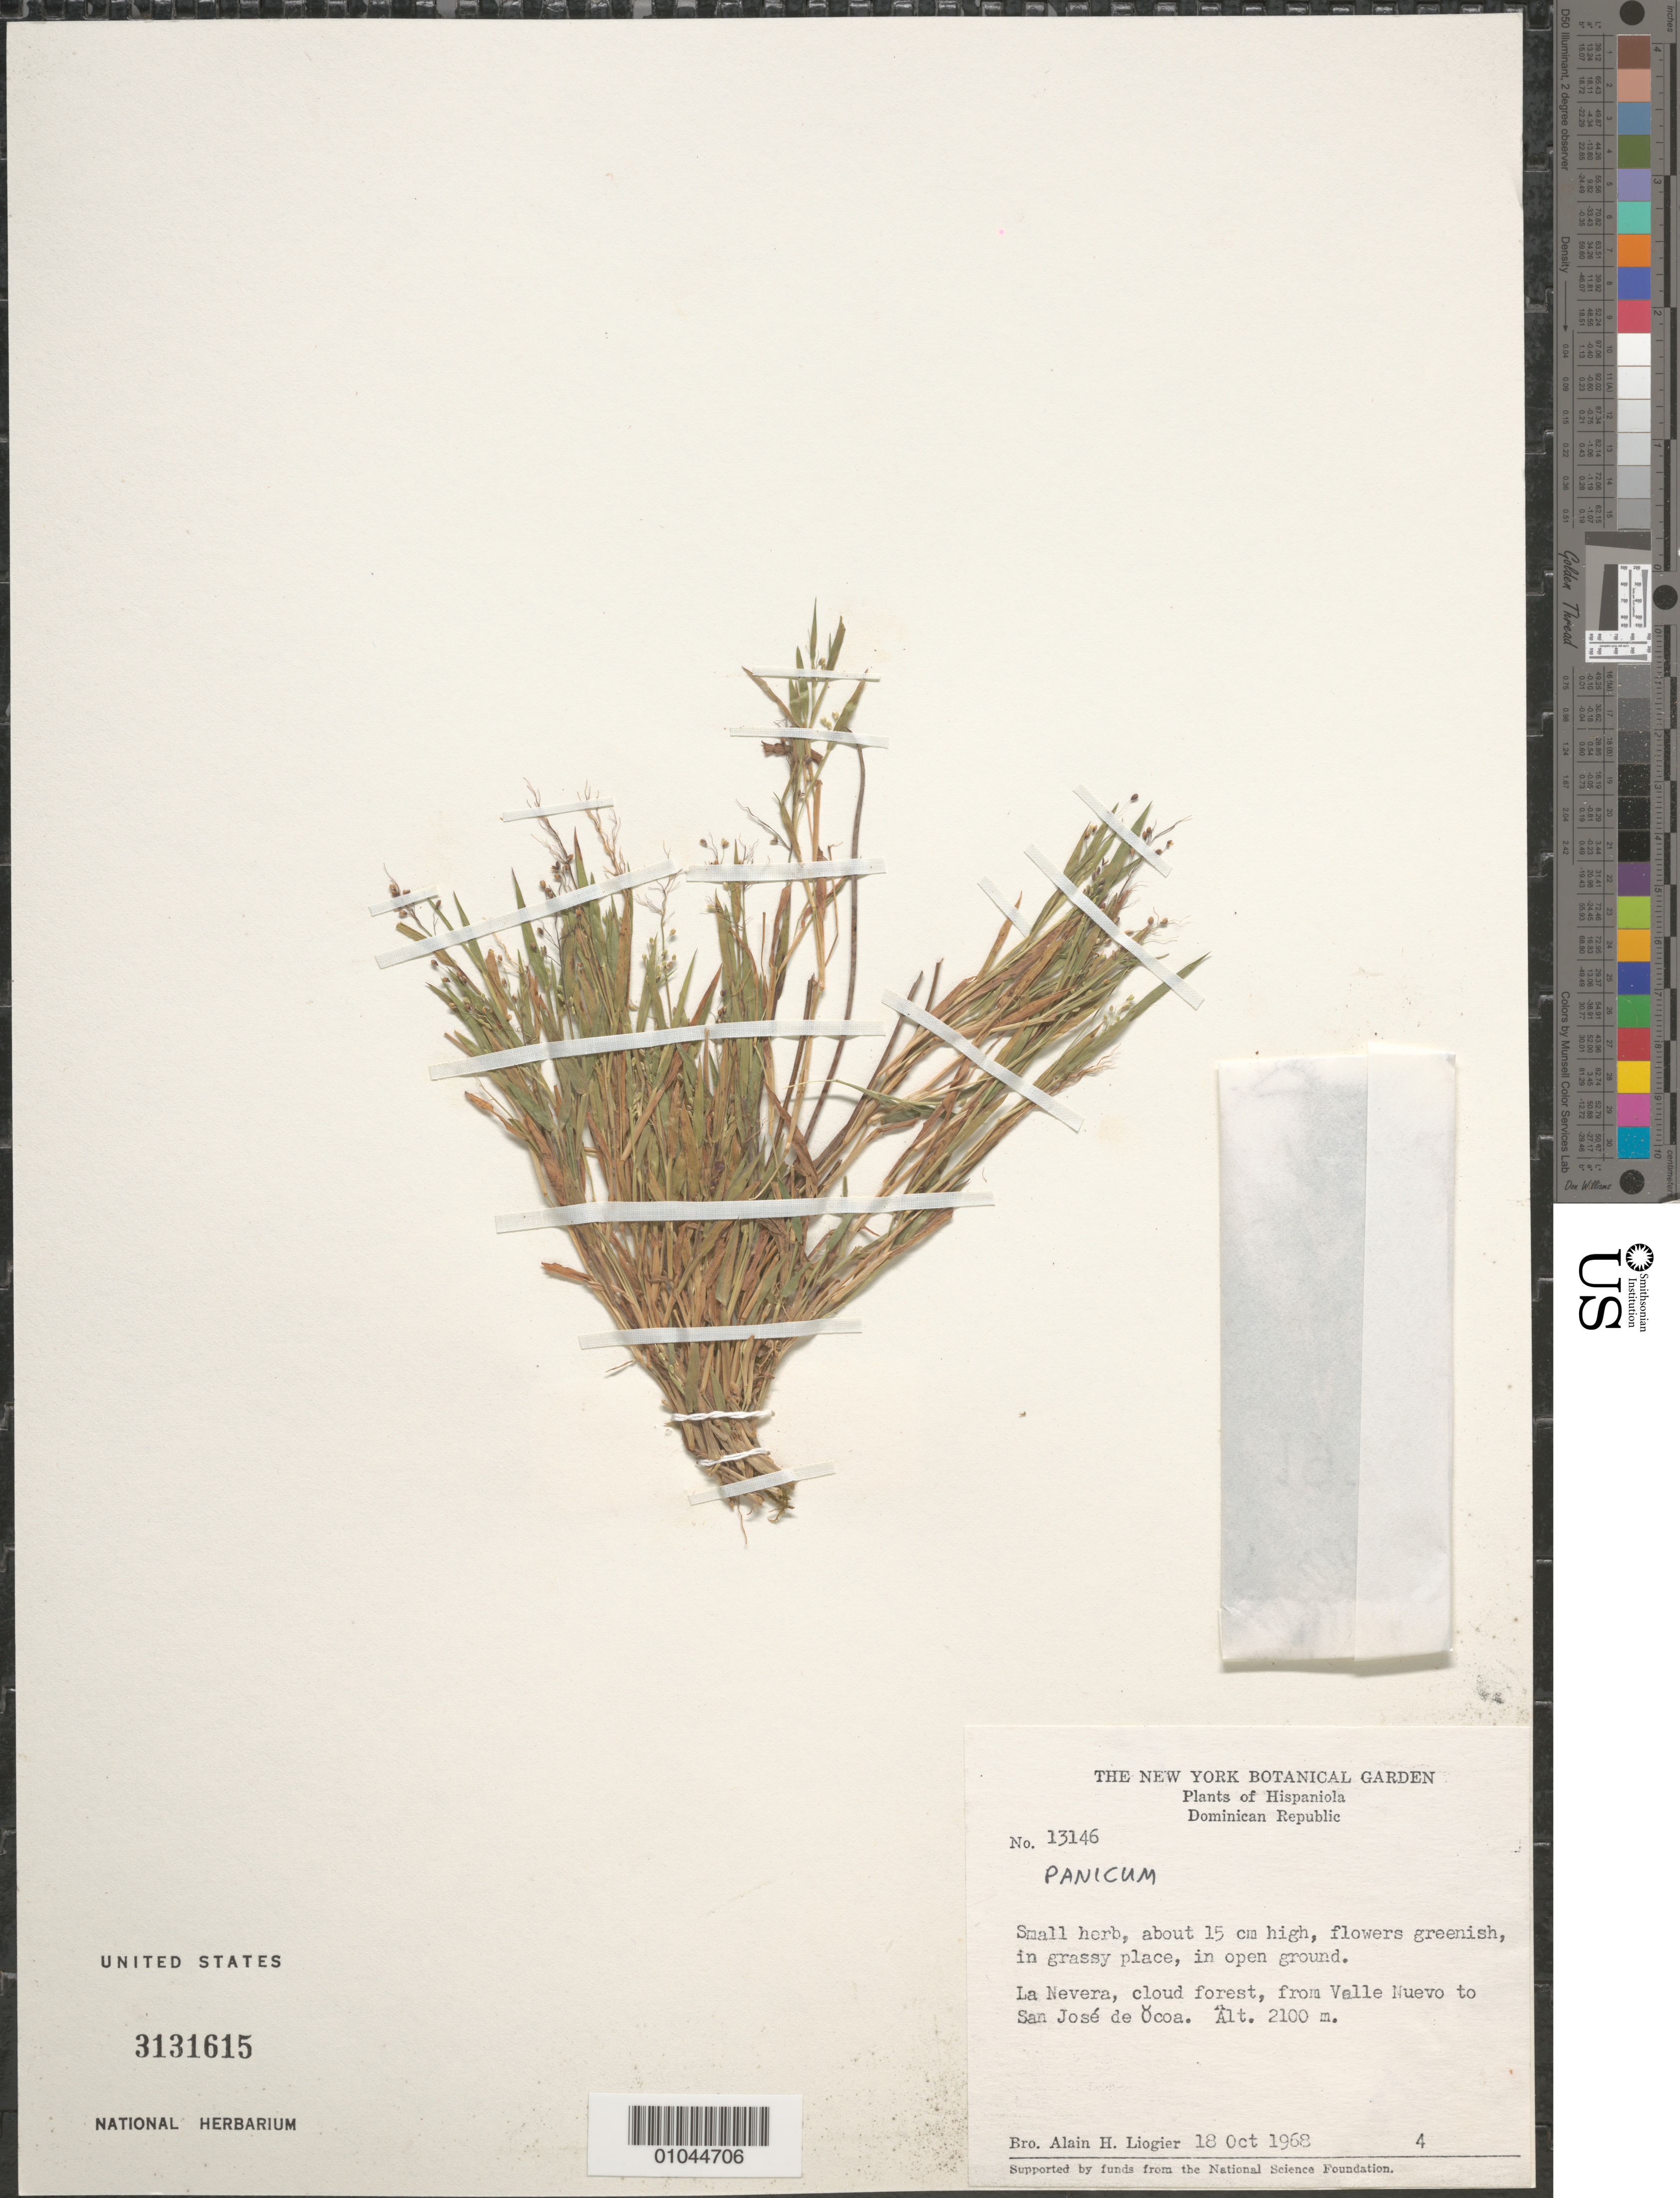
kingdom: Plantae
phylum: Tracheophyta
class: Liliopsida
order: Poales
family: Poaceae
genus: Panicum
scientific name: Panicum sp.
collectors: A. H. Liogier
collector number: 13146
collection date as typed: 18 Oct 1968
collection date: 1968-10-18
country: Dominican Republic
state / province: La Vega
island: Hispaniola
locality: La Nevera, from Valle Nuevo to San Jose de Ocoa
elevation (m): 2100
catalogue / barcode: US 3131615